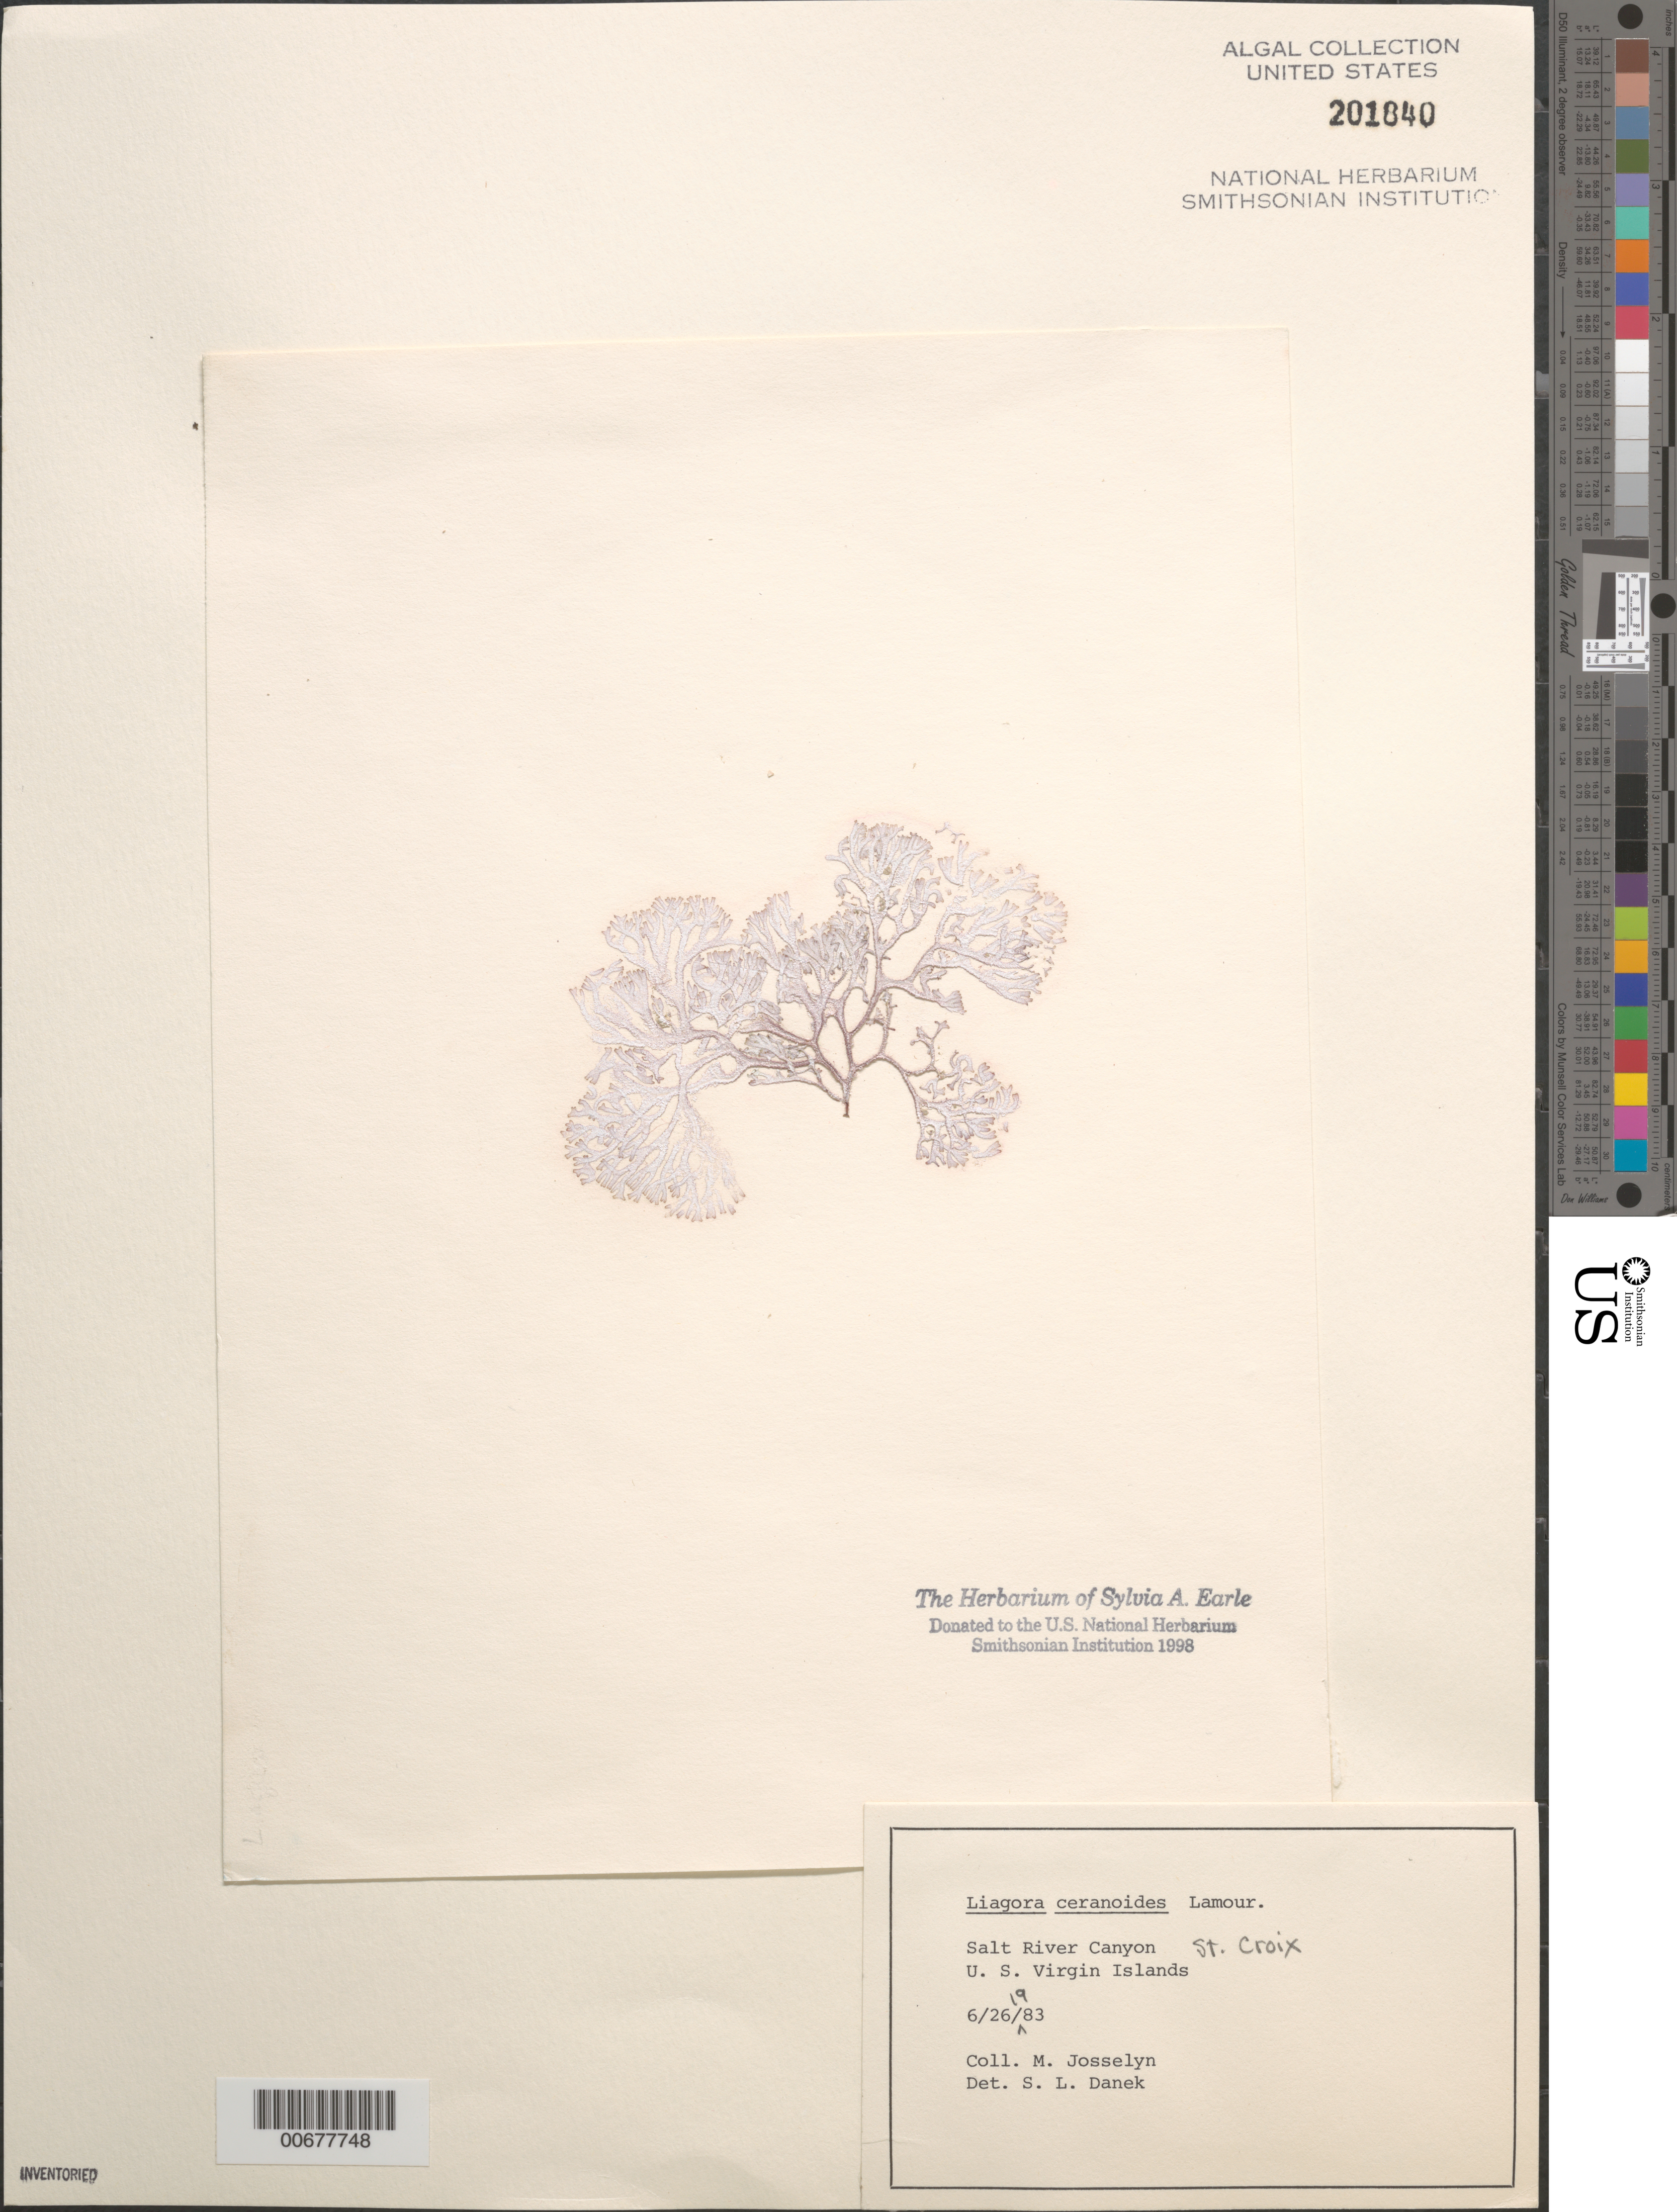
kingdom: Plantae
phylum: Rhodophyta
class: Florideophyceae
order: Nemaliales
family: Liagoraceae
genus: Liagora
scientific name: Liagora ceranoides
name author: J.V.Lamouroux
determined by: Danek, S. L.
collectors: M. Josselyn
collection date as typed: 26 Jun 1983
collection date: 1983-06-26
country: U.S. Virgin Islands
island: St. Croix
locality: Salt River Canyon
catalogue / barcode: US 201840